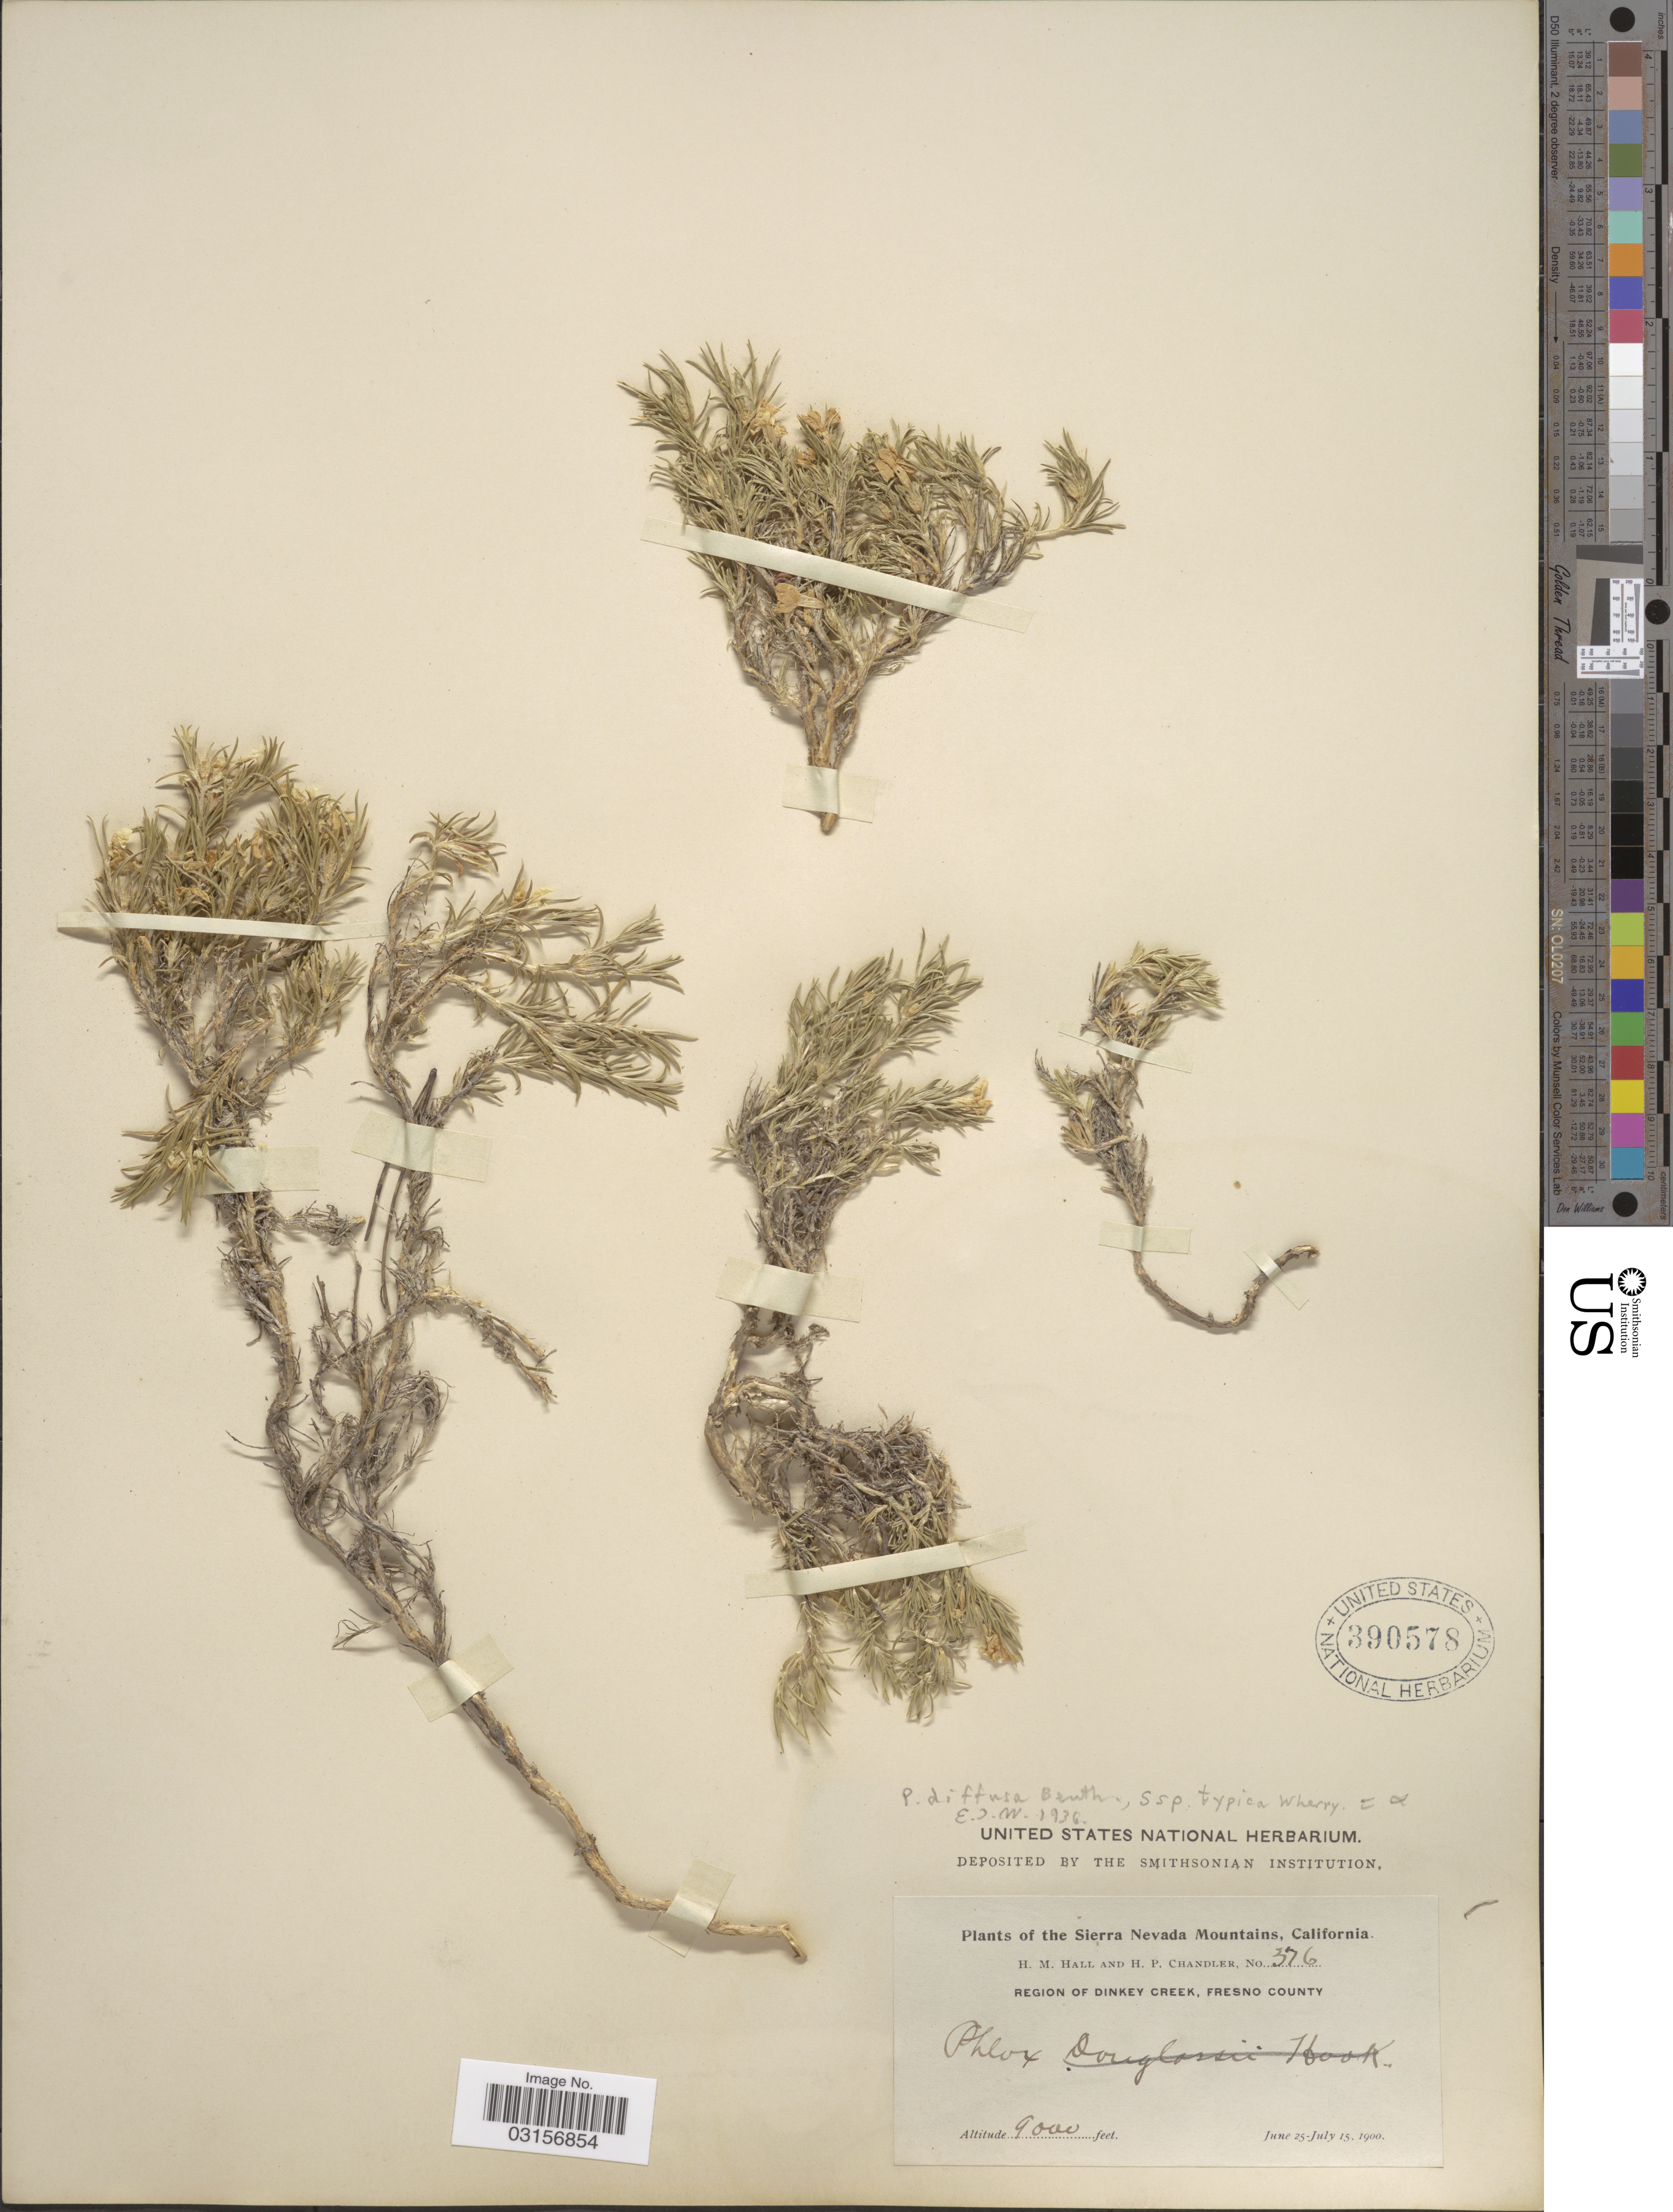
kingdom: Plantae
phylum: Tracheophyta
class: Magnoliopsida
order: Ericales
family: Polemoniaceae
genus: Phlox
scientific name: Phlox diffusa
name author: Benth.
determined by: Mayfield, M. H.; Ferguson, C. J.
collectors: H. M. Hall & H. Chandler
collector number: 376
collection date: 1900-06-25/1900-07-15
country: United States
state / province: California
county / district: Fresno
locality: The Sierra Nevada Mountains, California, Region of Dinkey Creek, Fresno County.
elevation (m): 2743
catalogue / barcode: US 390578